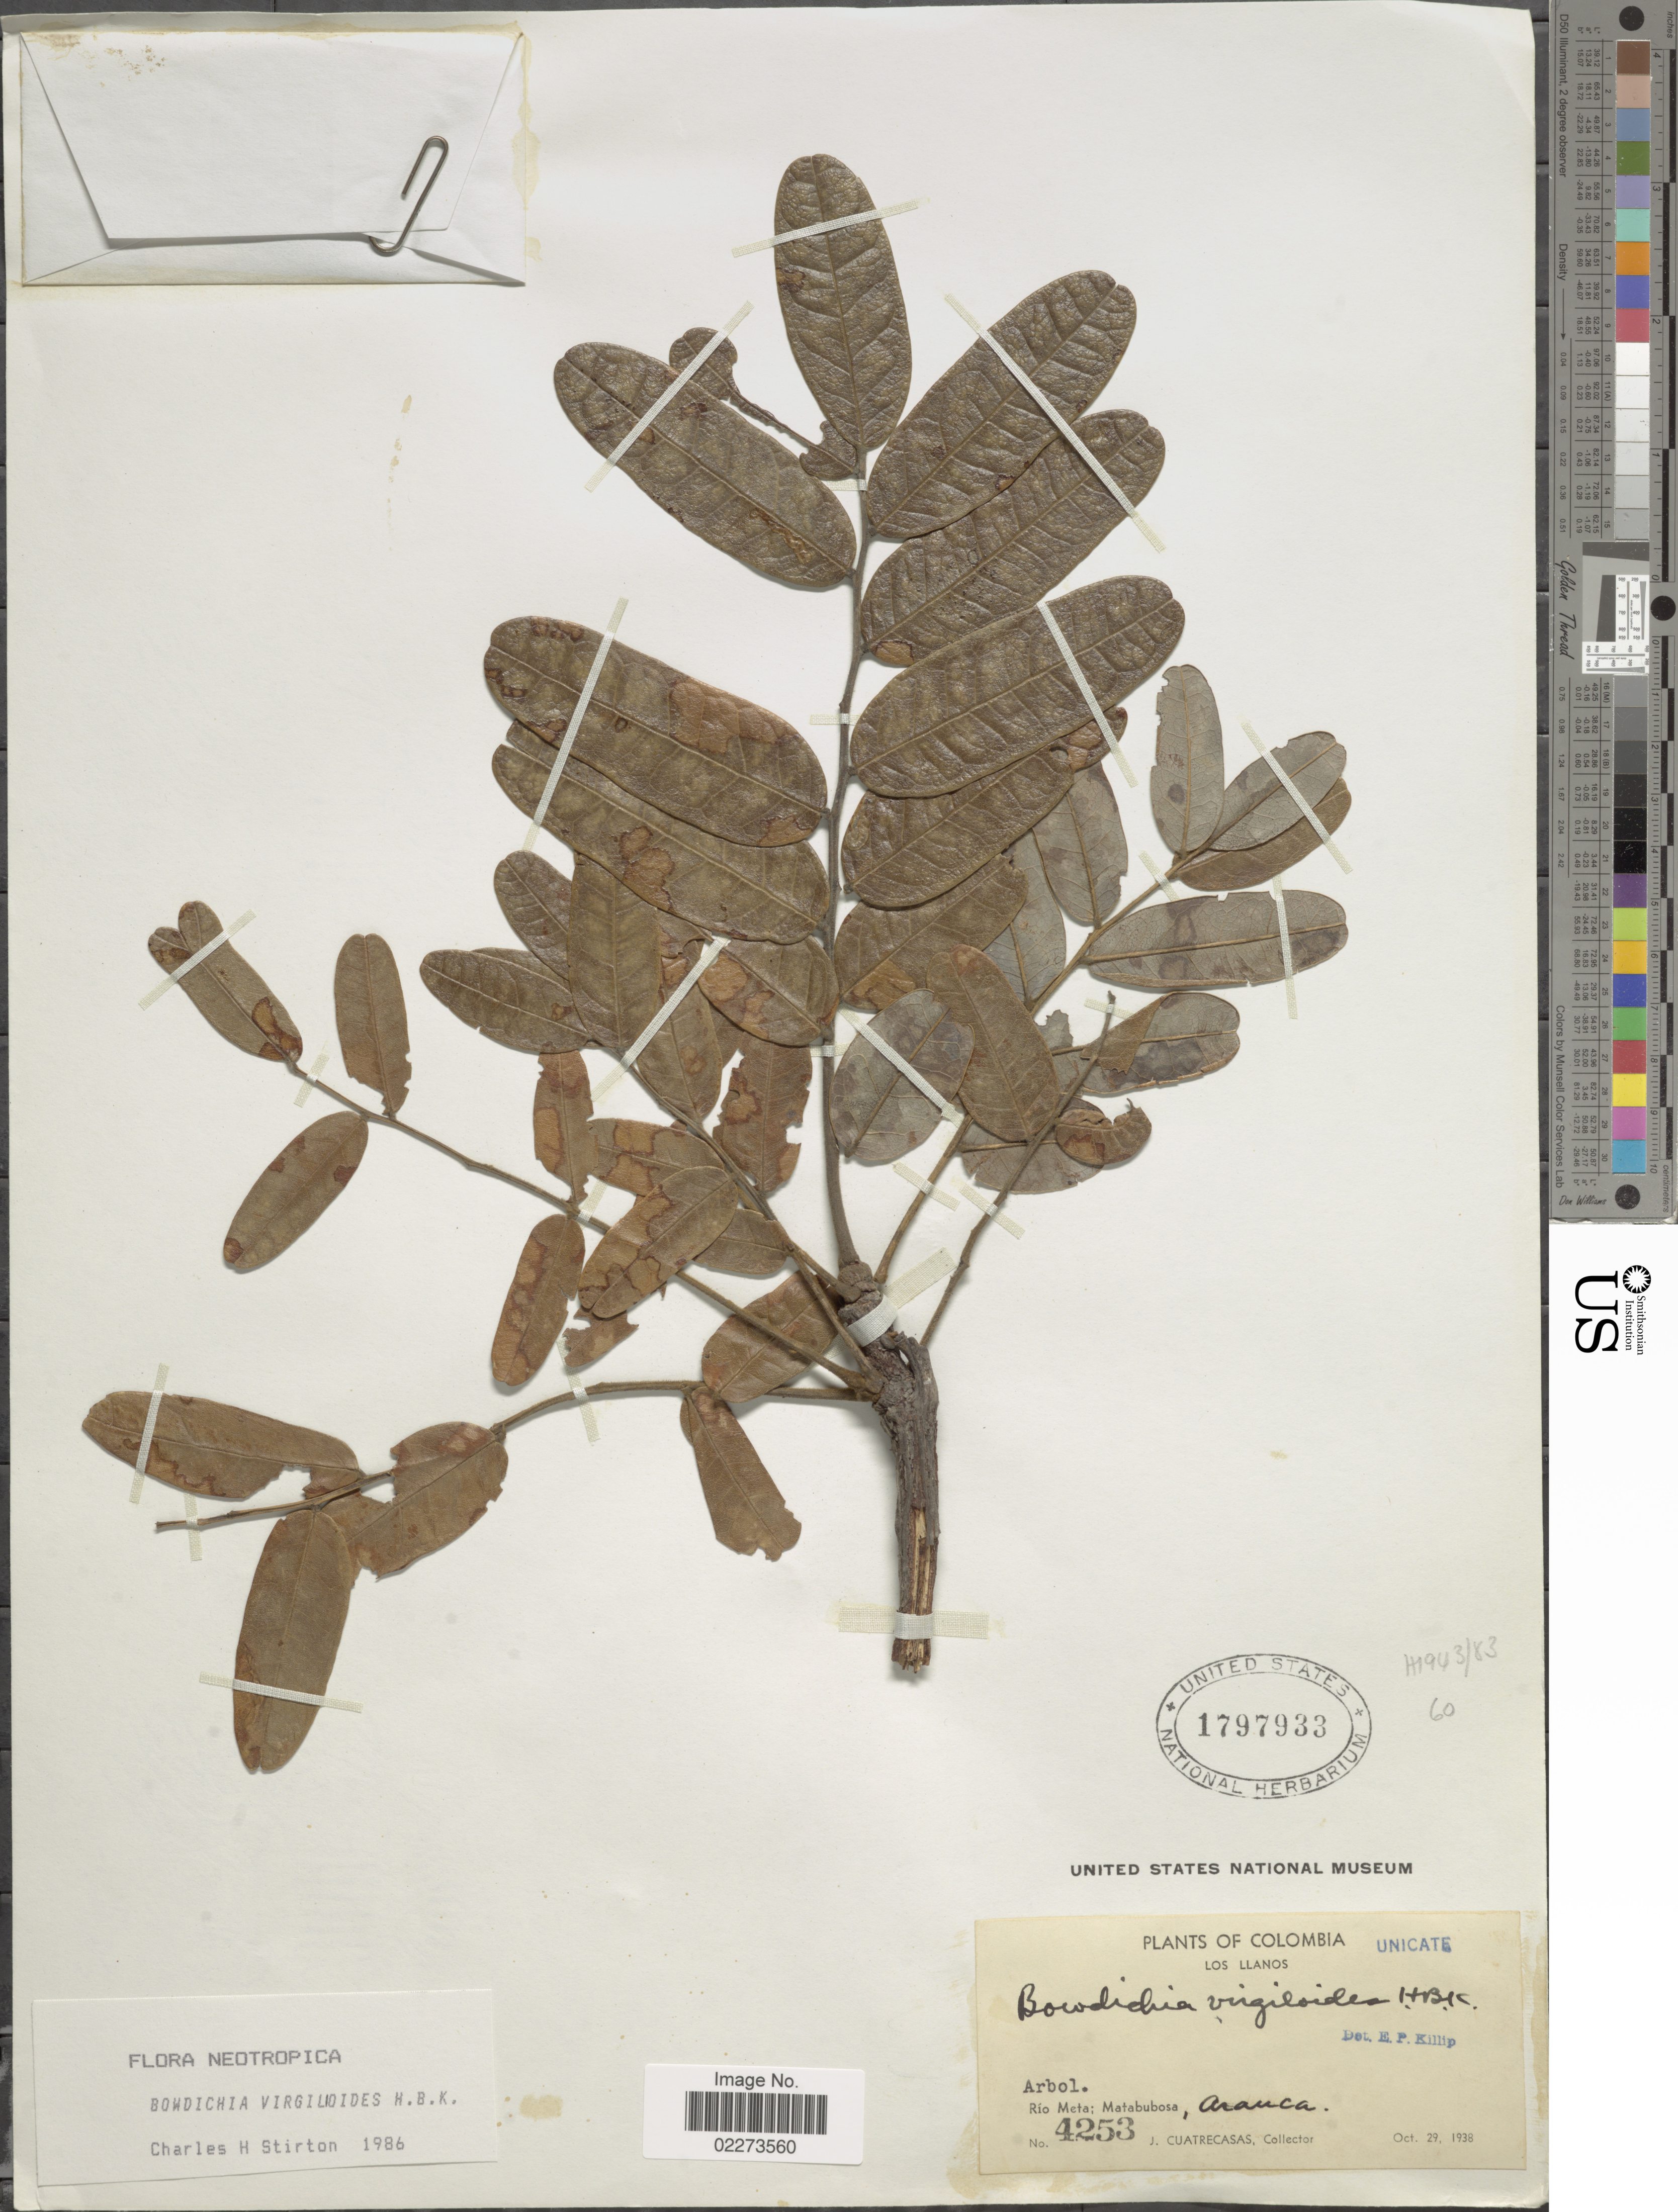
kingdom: Plantae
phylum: Tracheophyta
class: Magnoliopsida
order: Fabales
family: Fabaceae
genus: Bowdichia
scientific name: Bowdichia virgilioides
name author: Kunth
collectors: J. Cuatrecasas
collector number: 4253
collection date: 1938-10-29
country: Colombia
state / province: Meta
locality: Los Llanos, Rio Meta; Matabubosa, Arauca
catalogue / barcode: US 1797933